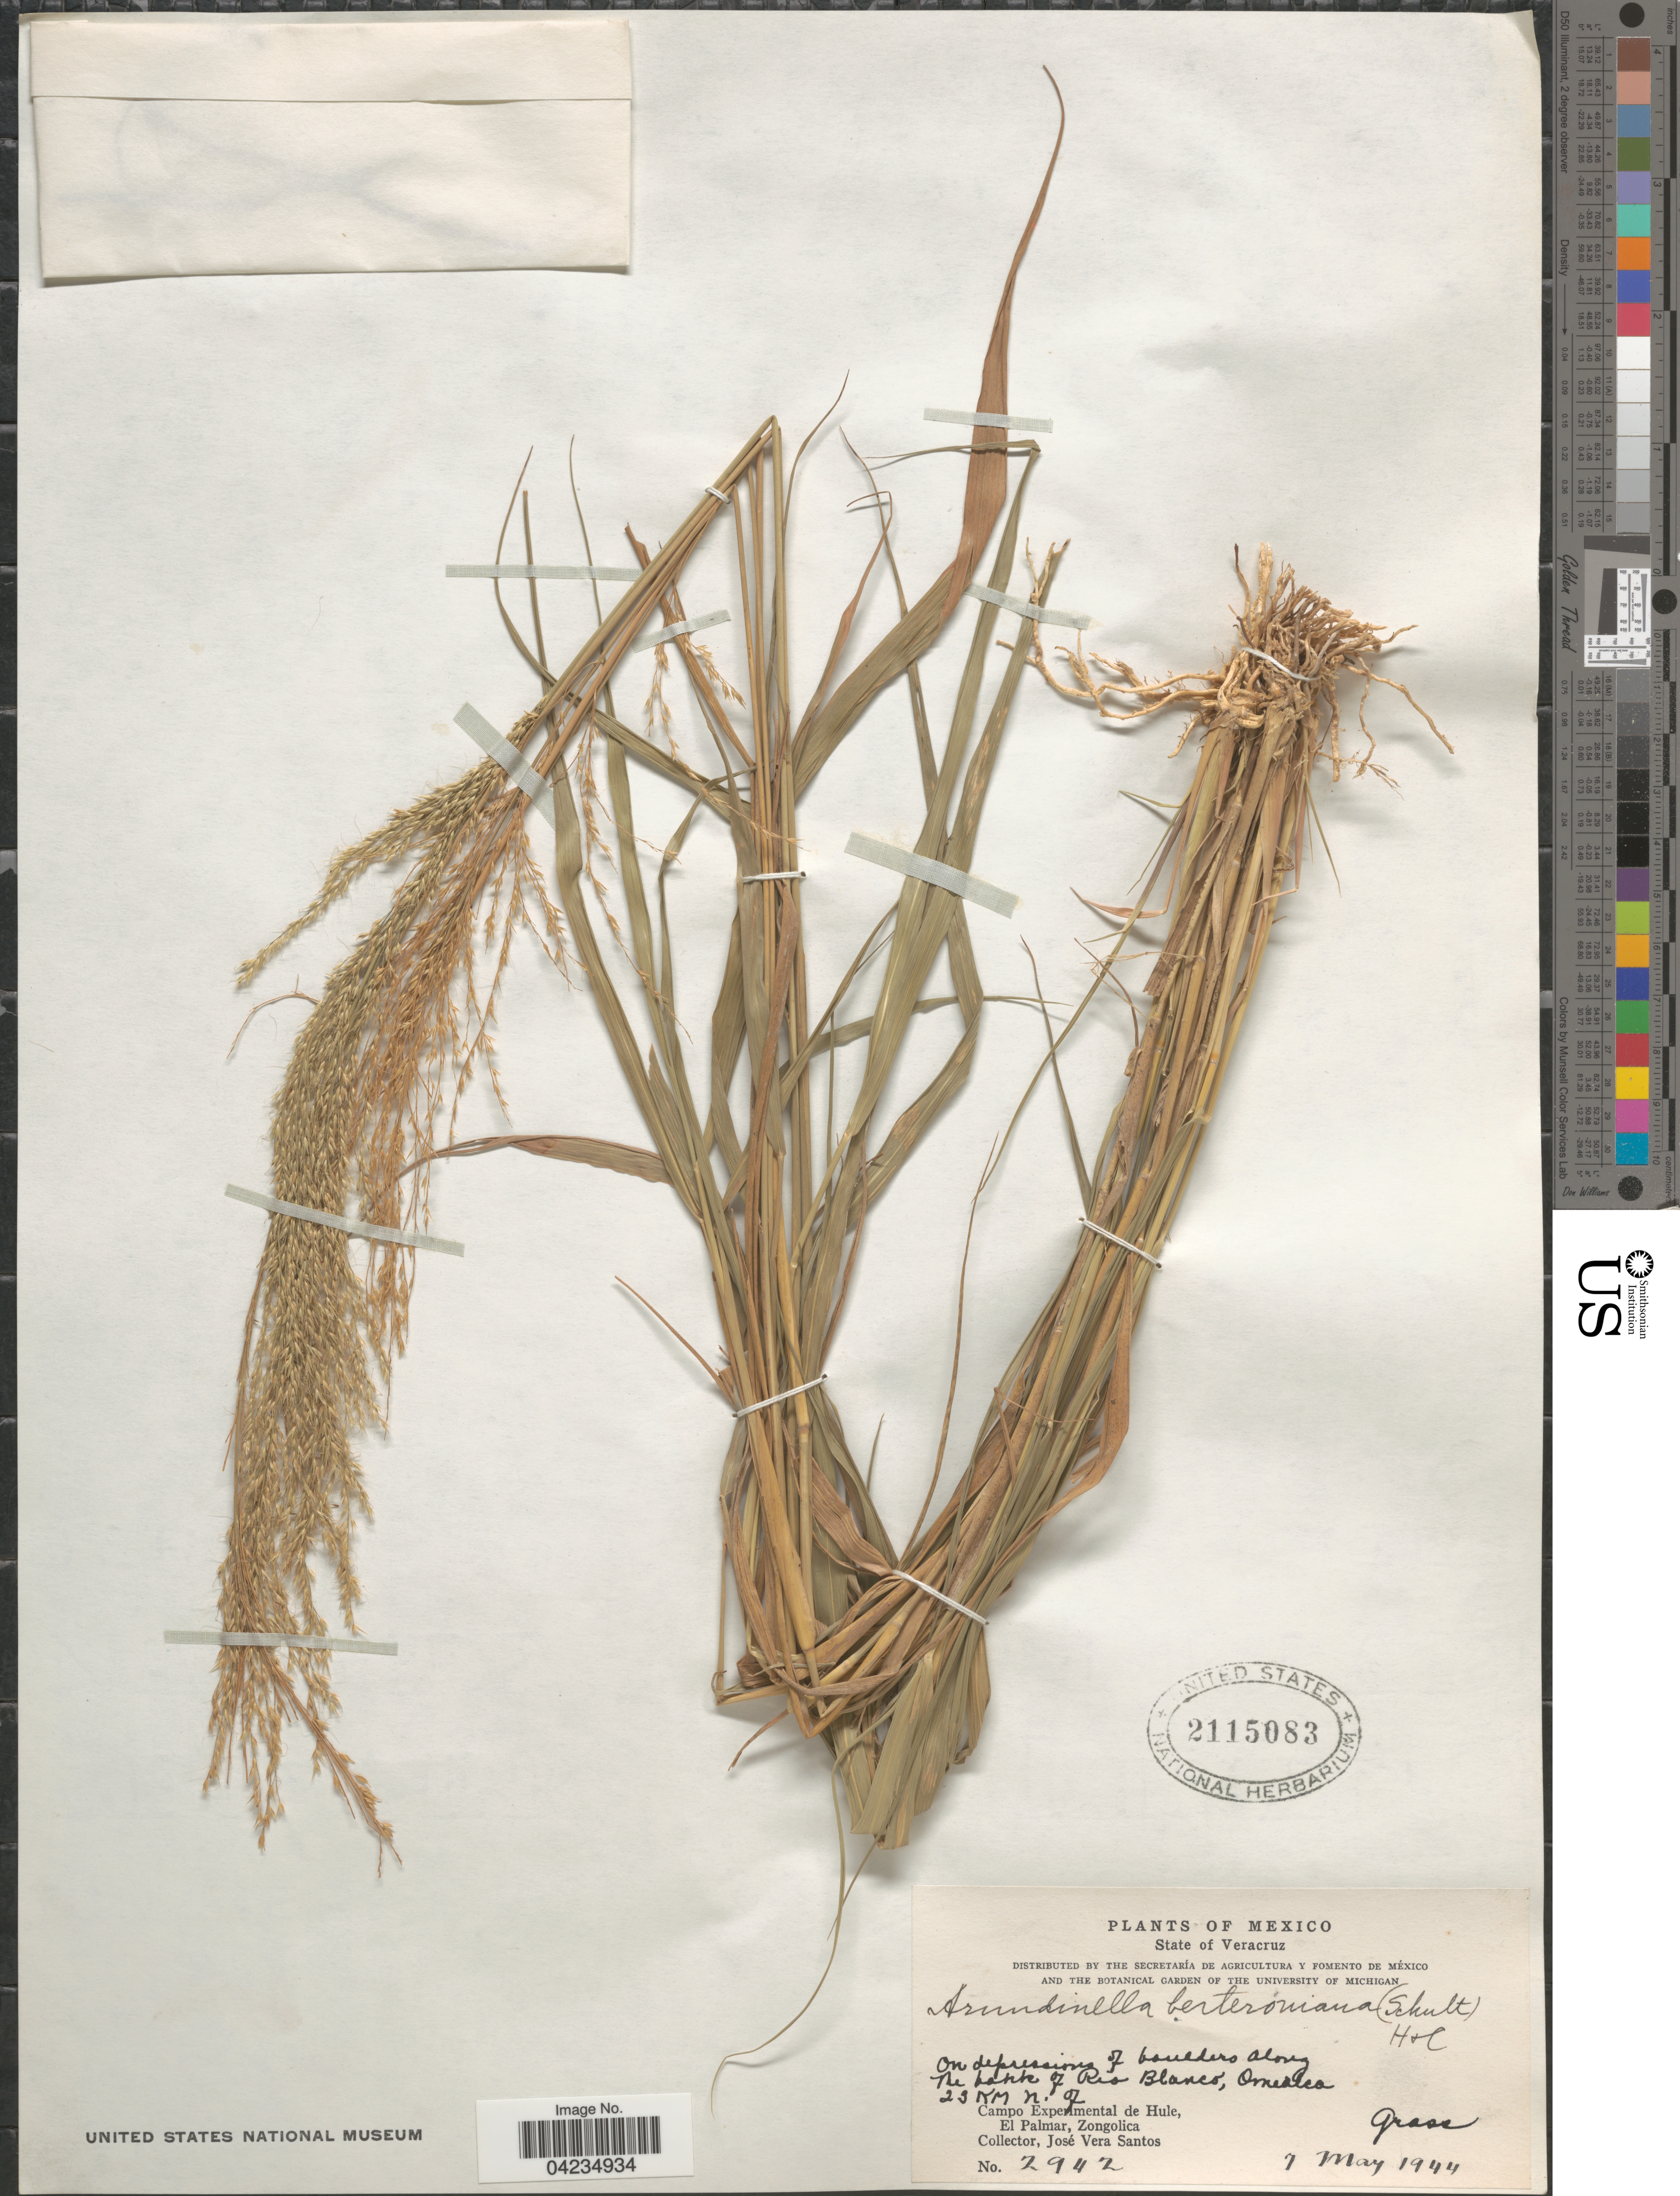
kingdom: Plantae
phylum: Tracheophyta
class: Liliopsida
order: Poales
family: Poaceae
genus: Arundinella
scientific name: Arundinella berteroniana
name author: (Schult.) Hitchc. & Chase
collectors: J. Vera Santos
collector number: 2942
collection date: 1944-05-07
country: Mexico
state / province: Veracruz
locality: State of Veracruz. On depressions of boulders along the banks of Rio Blanco, Omealca. 23 KM N. of Campo Experimental de Hule, El Palmar, Zongolica.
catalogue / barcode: US 2115083